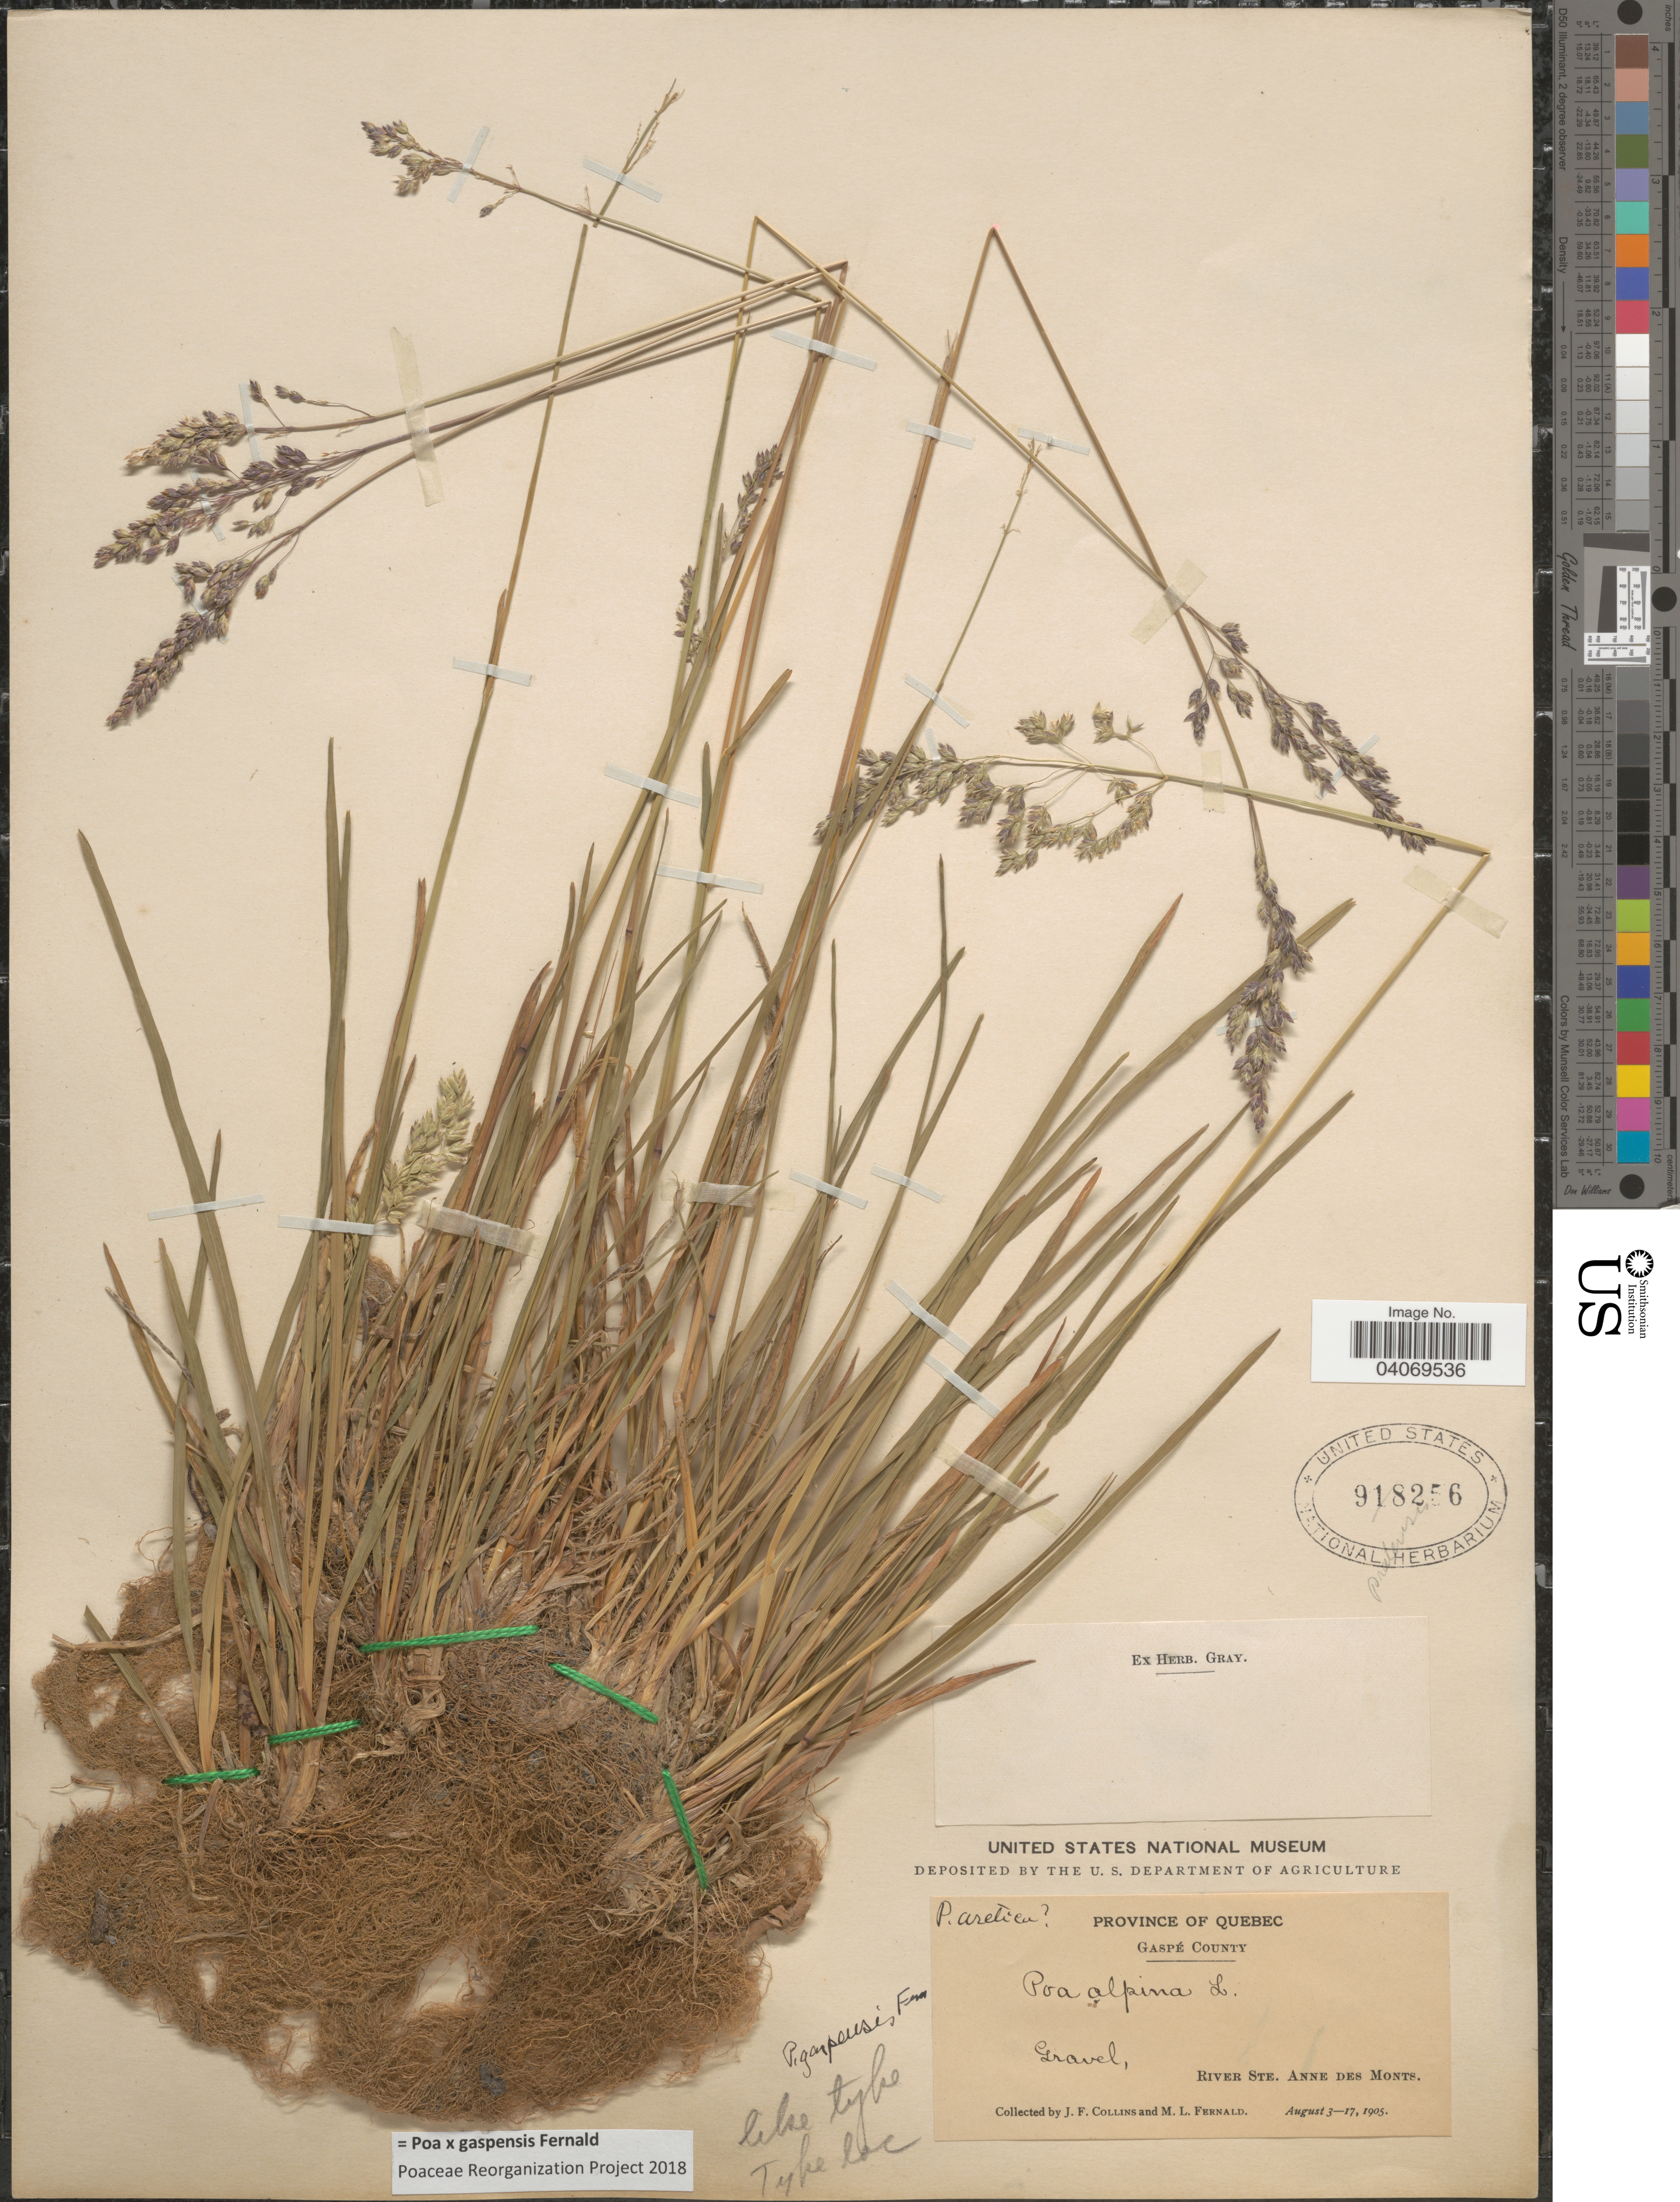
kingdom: Plantae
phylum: Tracheophyta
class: Liliopsida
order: Poales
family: Poaceae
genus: Poa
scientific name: Poa x gaspensis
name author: Fernald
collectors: J. Collins & M. L. Fernald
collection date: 1905-08-03/1905-08-17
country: Canada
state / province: Quebec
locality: Gaspé County. Gravel, River Ste. Anne des Monts.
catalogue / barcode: US 918256